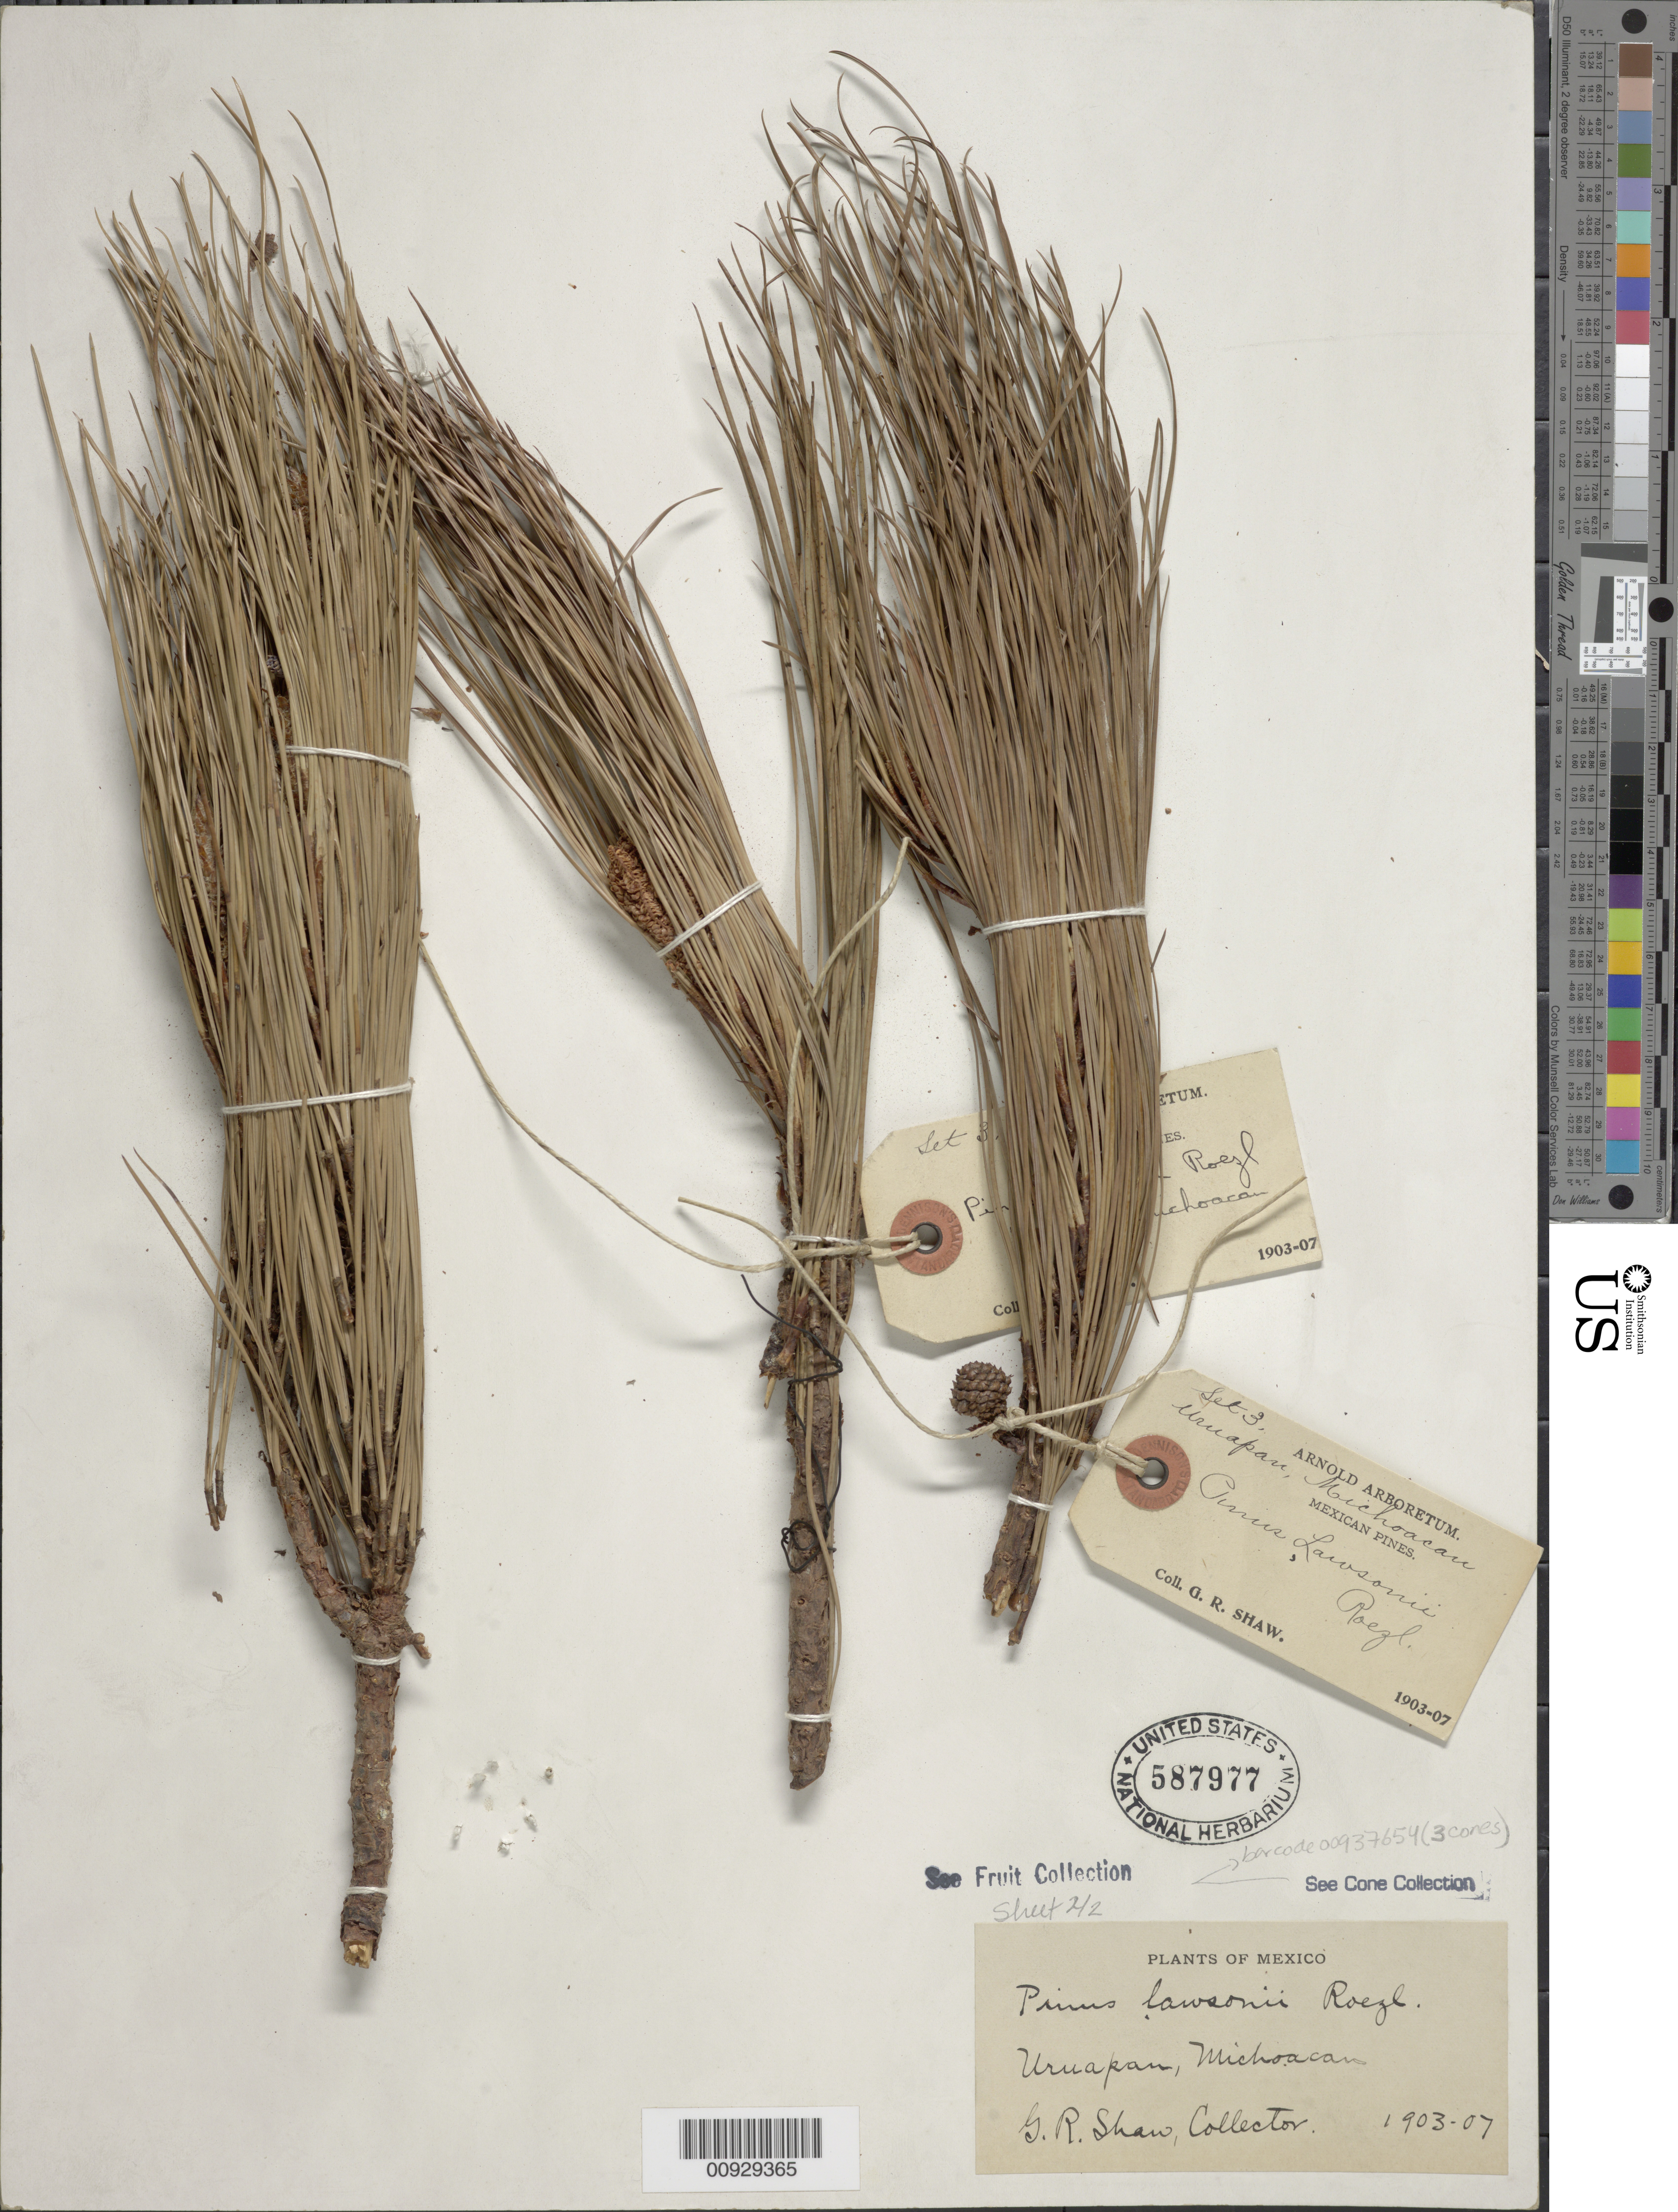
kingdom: Plantae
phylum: Tracheophyta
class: Pinopsida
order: Pinales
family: Pinaceae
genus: Pinus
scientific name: Pinus lawsonii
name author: Roezl ex Gordon & Glend.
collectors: G. R. Shaw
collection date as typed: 1903 to -- --- 1907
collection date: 1903/1907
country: Mexico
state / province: Michoacán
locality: Uruapan.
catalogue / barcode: US 587977